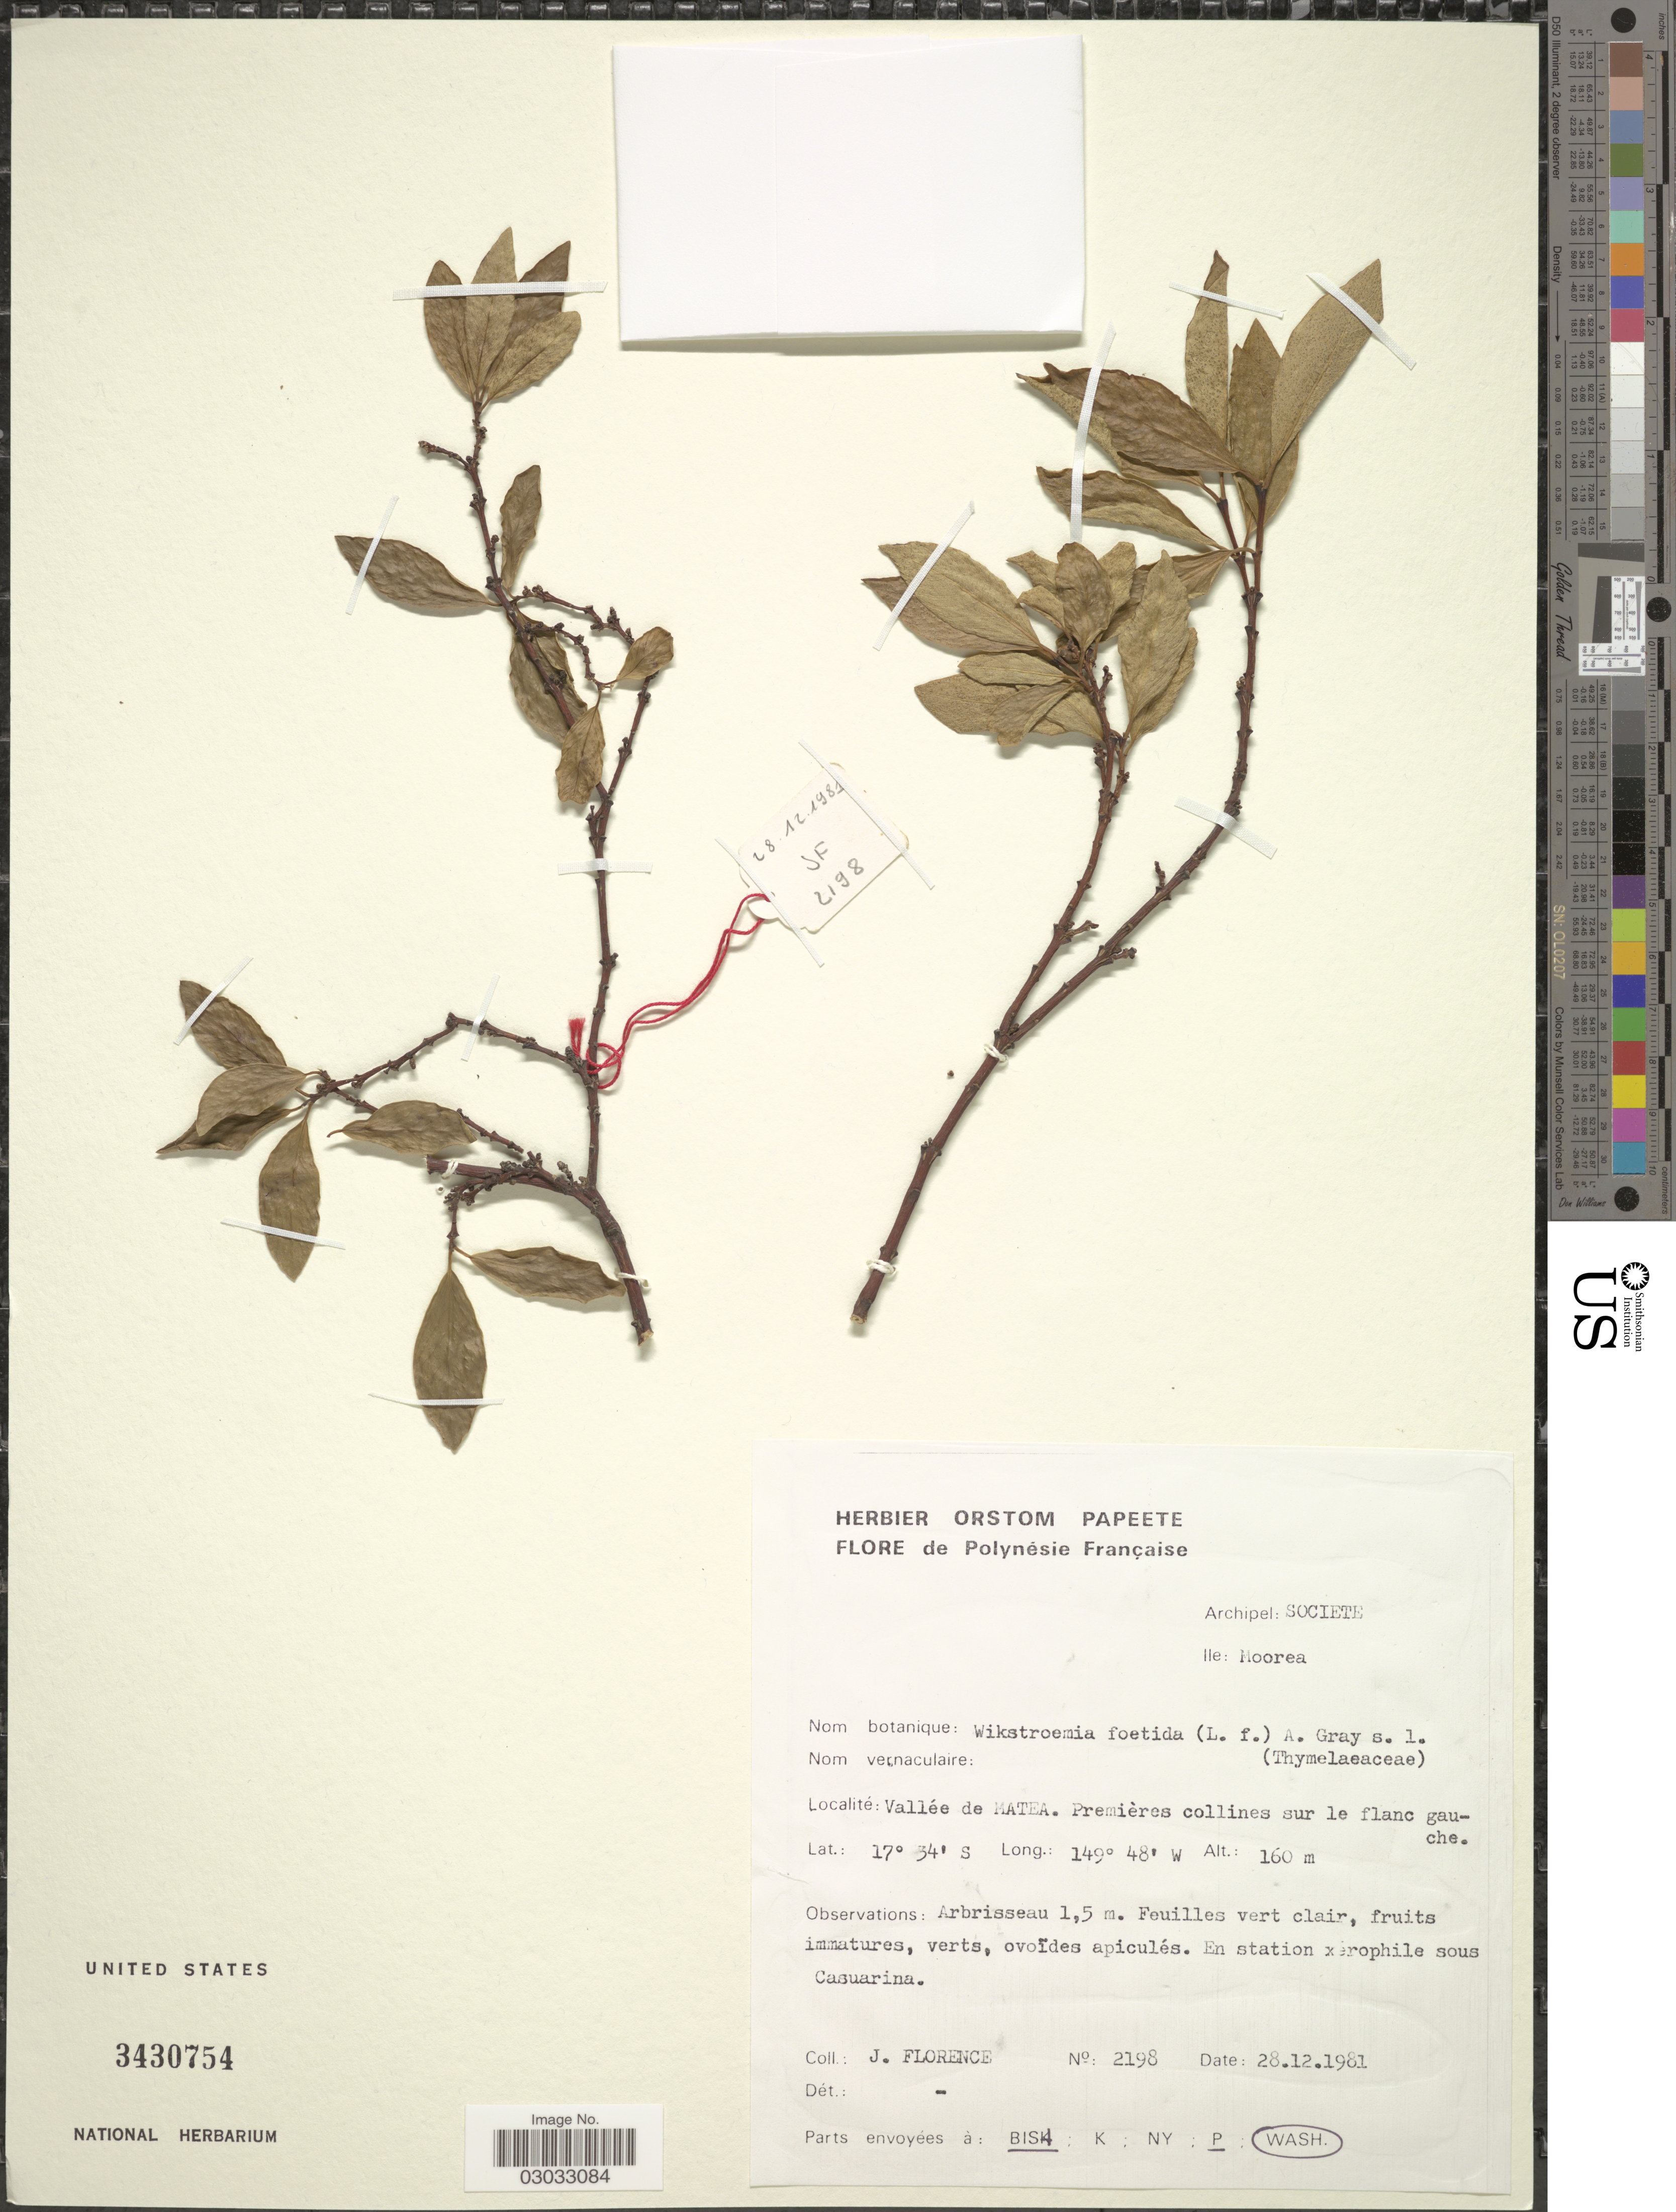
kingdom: Plantae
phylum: Tracheophyta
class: Magnoliopsida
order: Malvales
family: Thymelaeaceae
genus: Wikstroemia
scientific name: Wikstroemia coriacea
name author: Seem.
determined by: Florence, J.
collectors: J. Florence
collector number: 2198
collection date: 1981-12-28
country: French Polynesia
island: Moorea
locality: Archipel: Societe, Ile: Moorea, Vallée de Matea. Premières collines sur le flanc gauche.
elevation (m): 160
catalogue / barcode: US 3430754